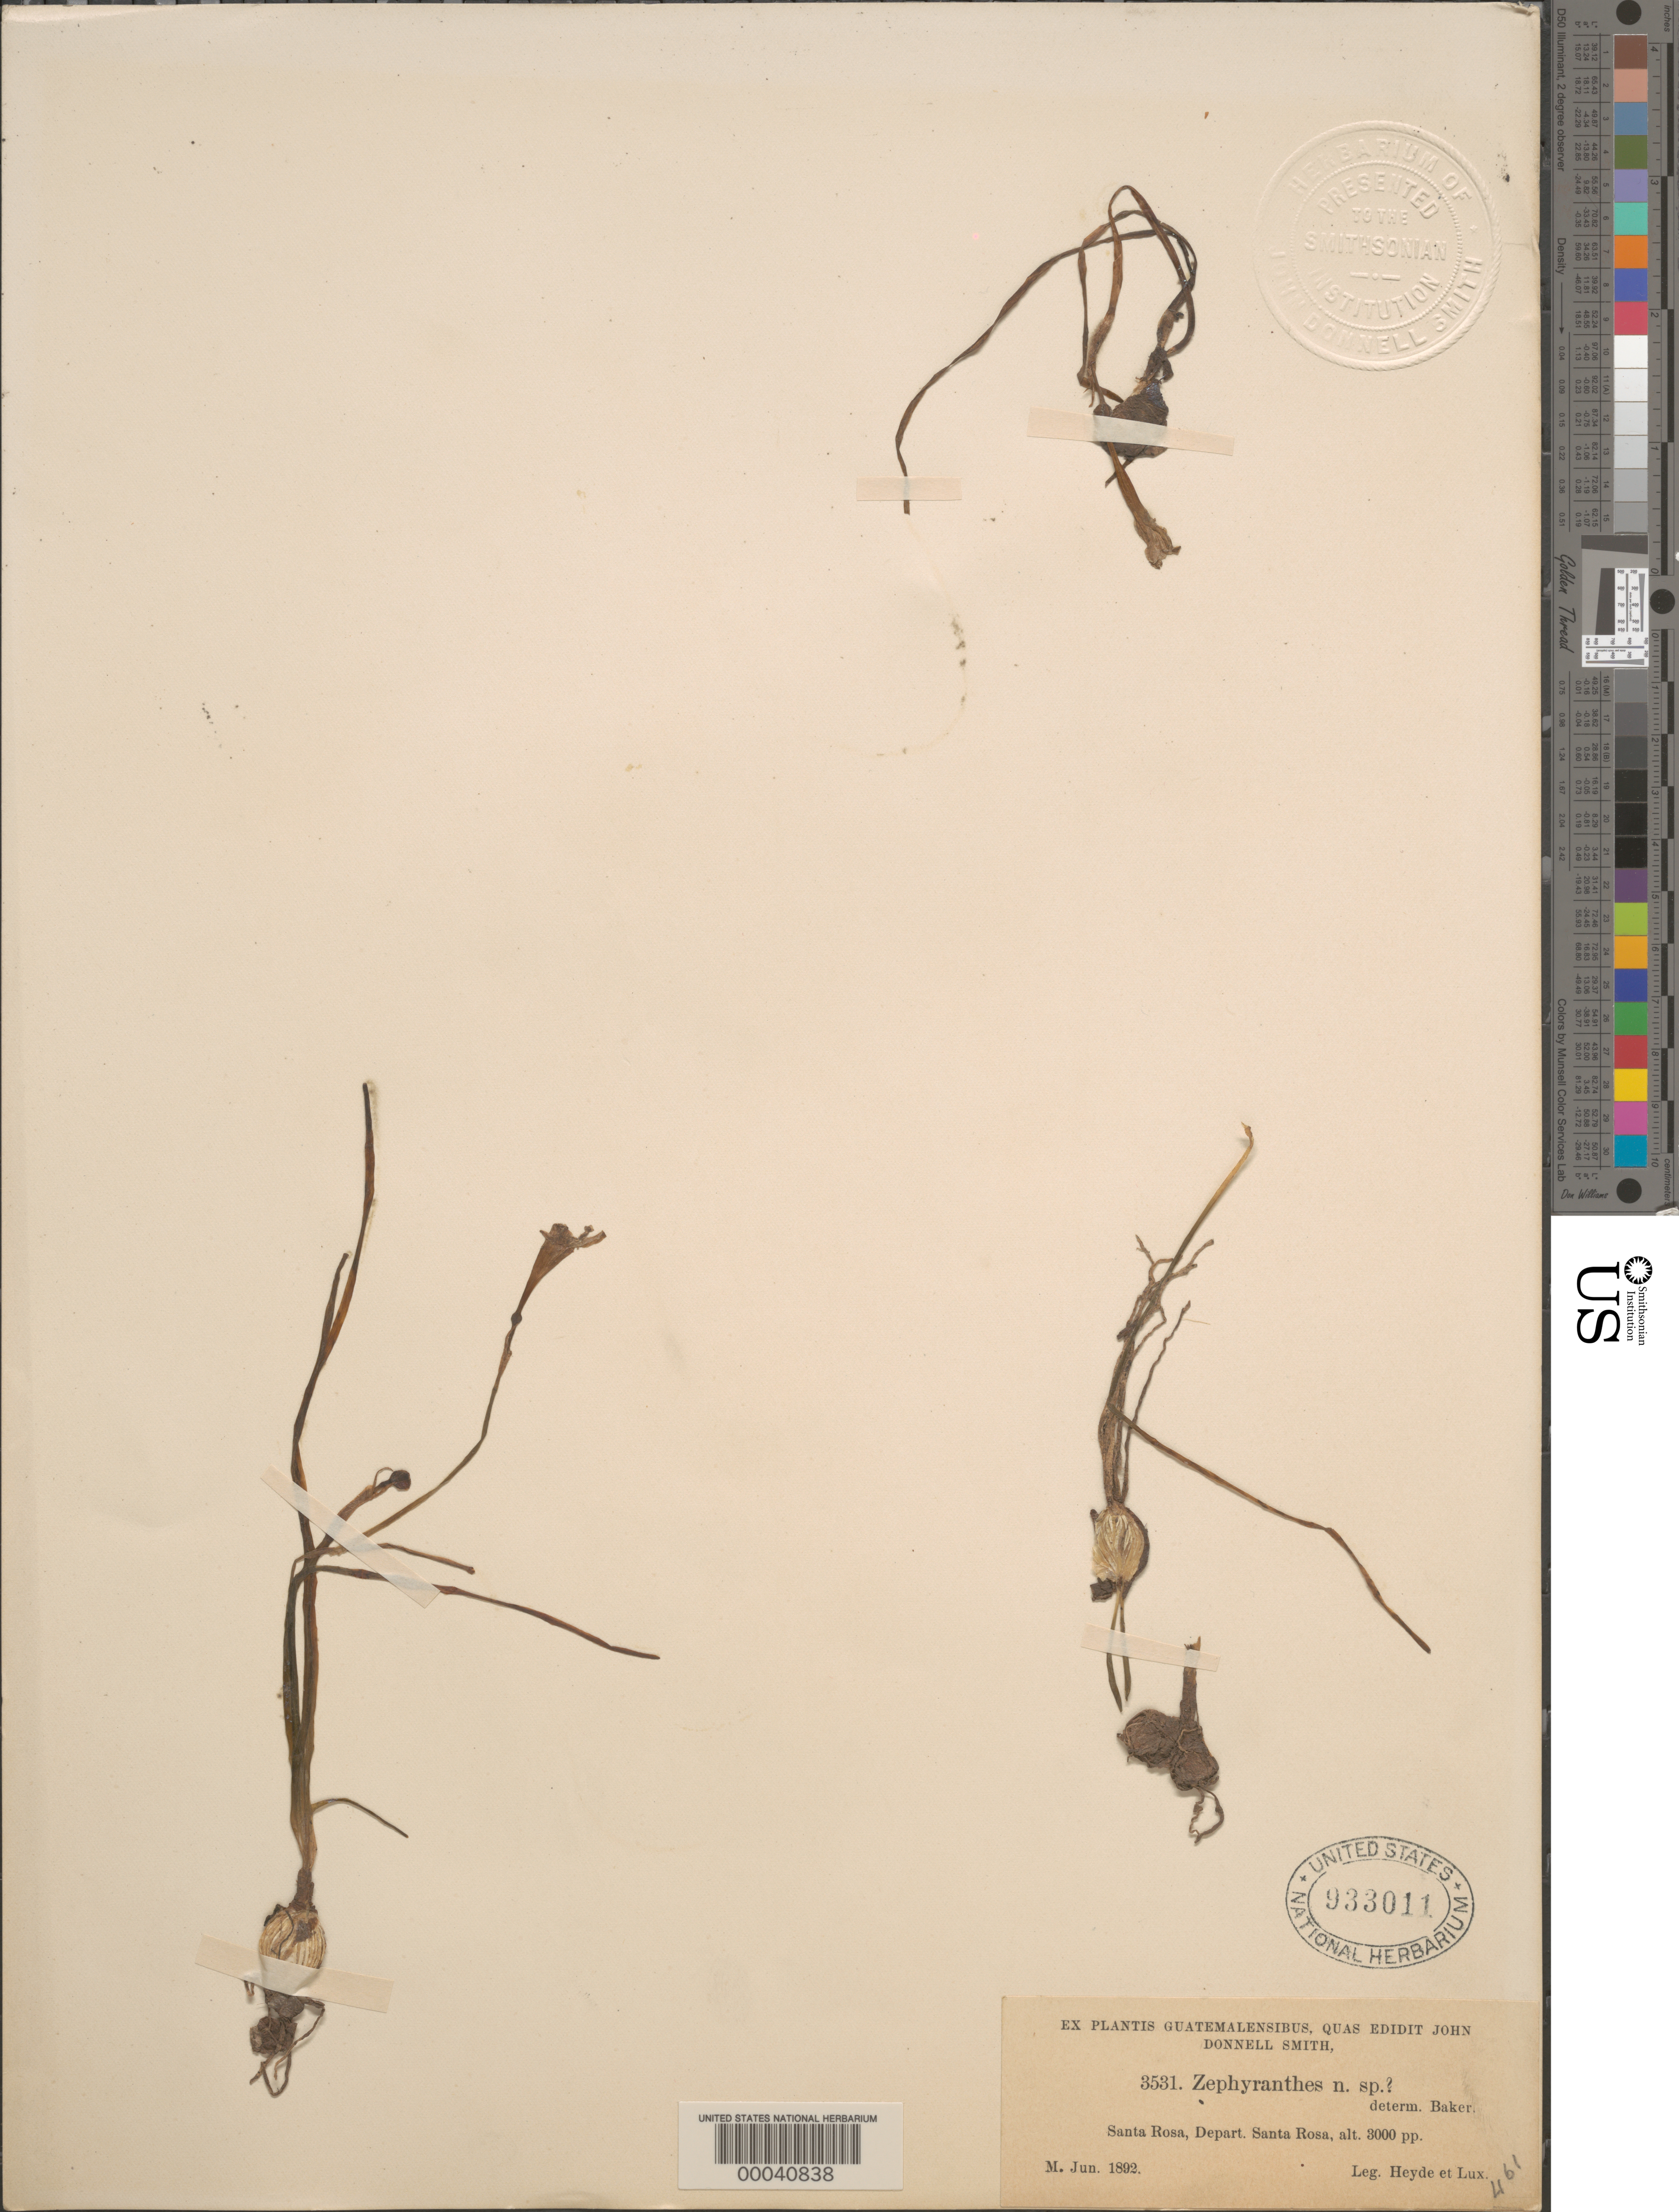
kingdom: Plantae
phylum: Tracheophyta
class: Liliopsida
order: Asparagales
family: Amaryllidaceae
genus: Zephyranthes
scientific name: Zephyranthes sp.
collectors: E. T. Heyde & E. Lux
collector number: Jds 3531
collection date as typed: Jun 1892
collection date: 1892-06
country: Guatemala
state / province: Santa Rosa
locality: Santa Rosa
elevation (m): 914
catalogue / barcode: US 933011